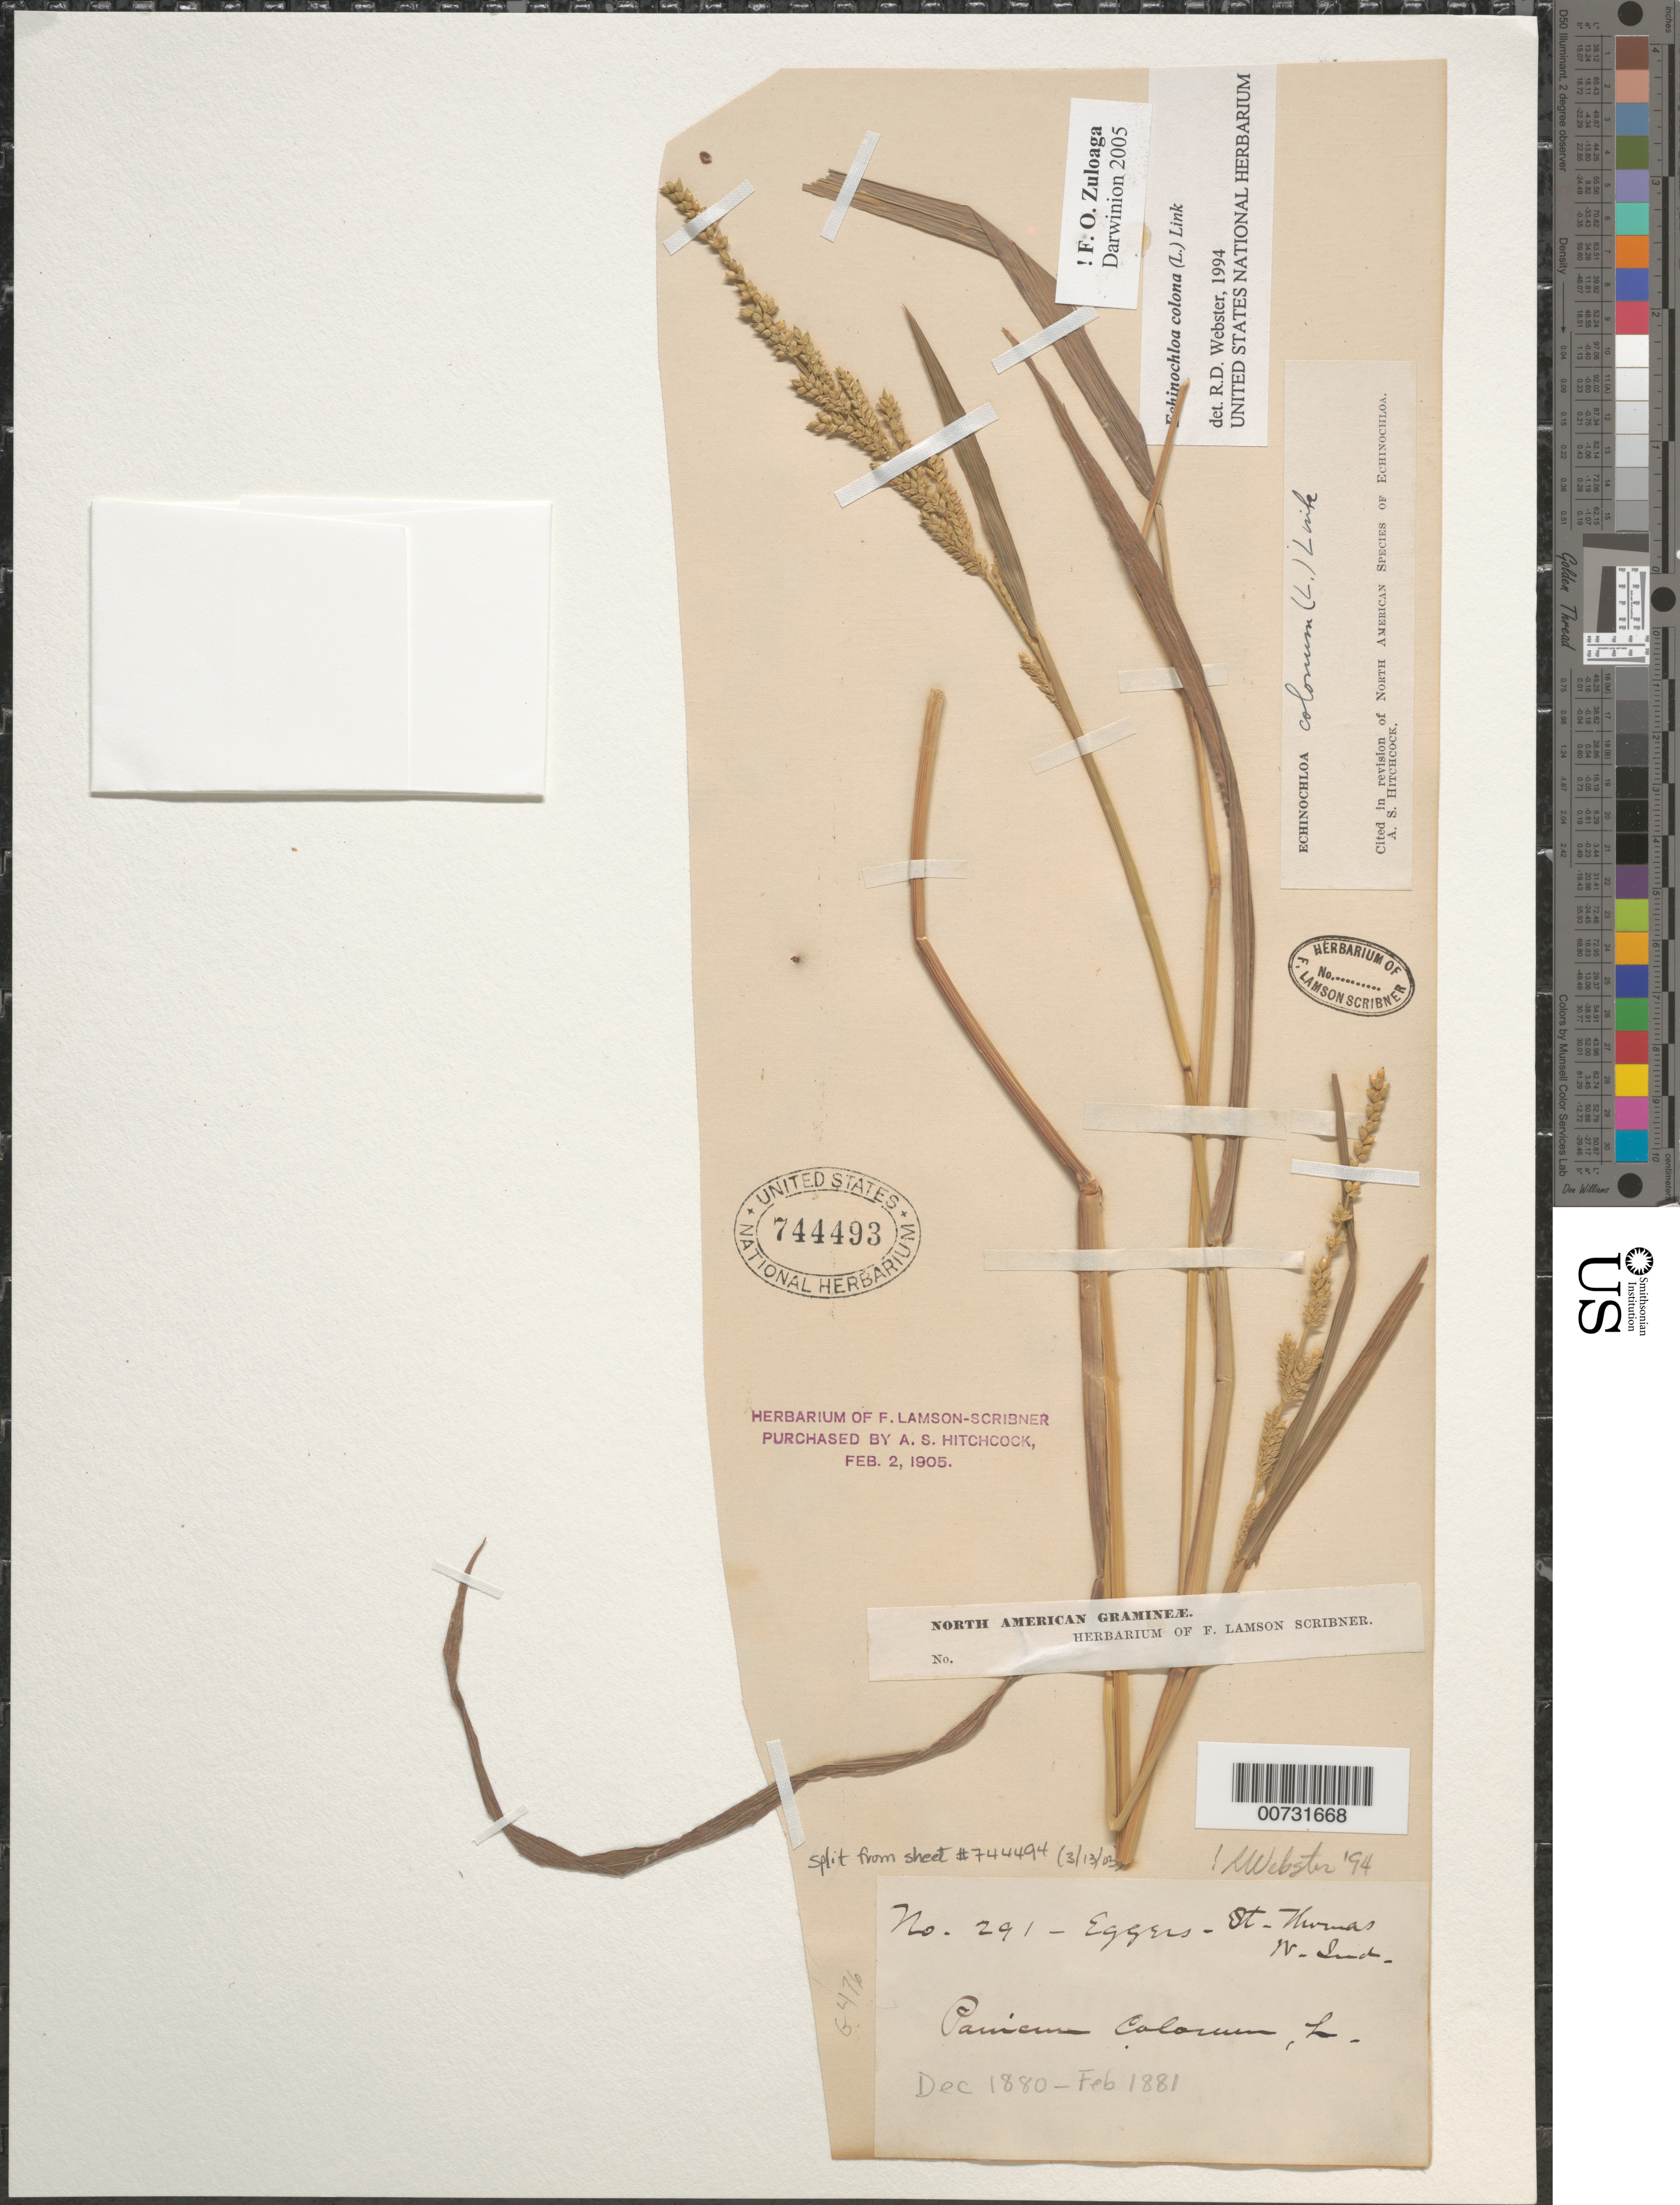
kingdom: Plantae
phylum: Tracheophyta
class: Liliopsida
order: Poales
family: Poaceae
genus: Echinochloa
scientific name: Echinochloa colona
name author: (L.) Link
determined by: Webster, Robert D.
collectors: H. F. A. von Eggers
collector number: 291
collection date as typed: Dec 1880 to -- Feb 1881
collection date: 1880-12/1881-02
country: U.S. Virgin Islands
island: St. Thomas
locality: St. Thomas; Water Island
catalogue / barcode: US 744493